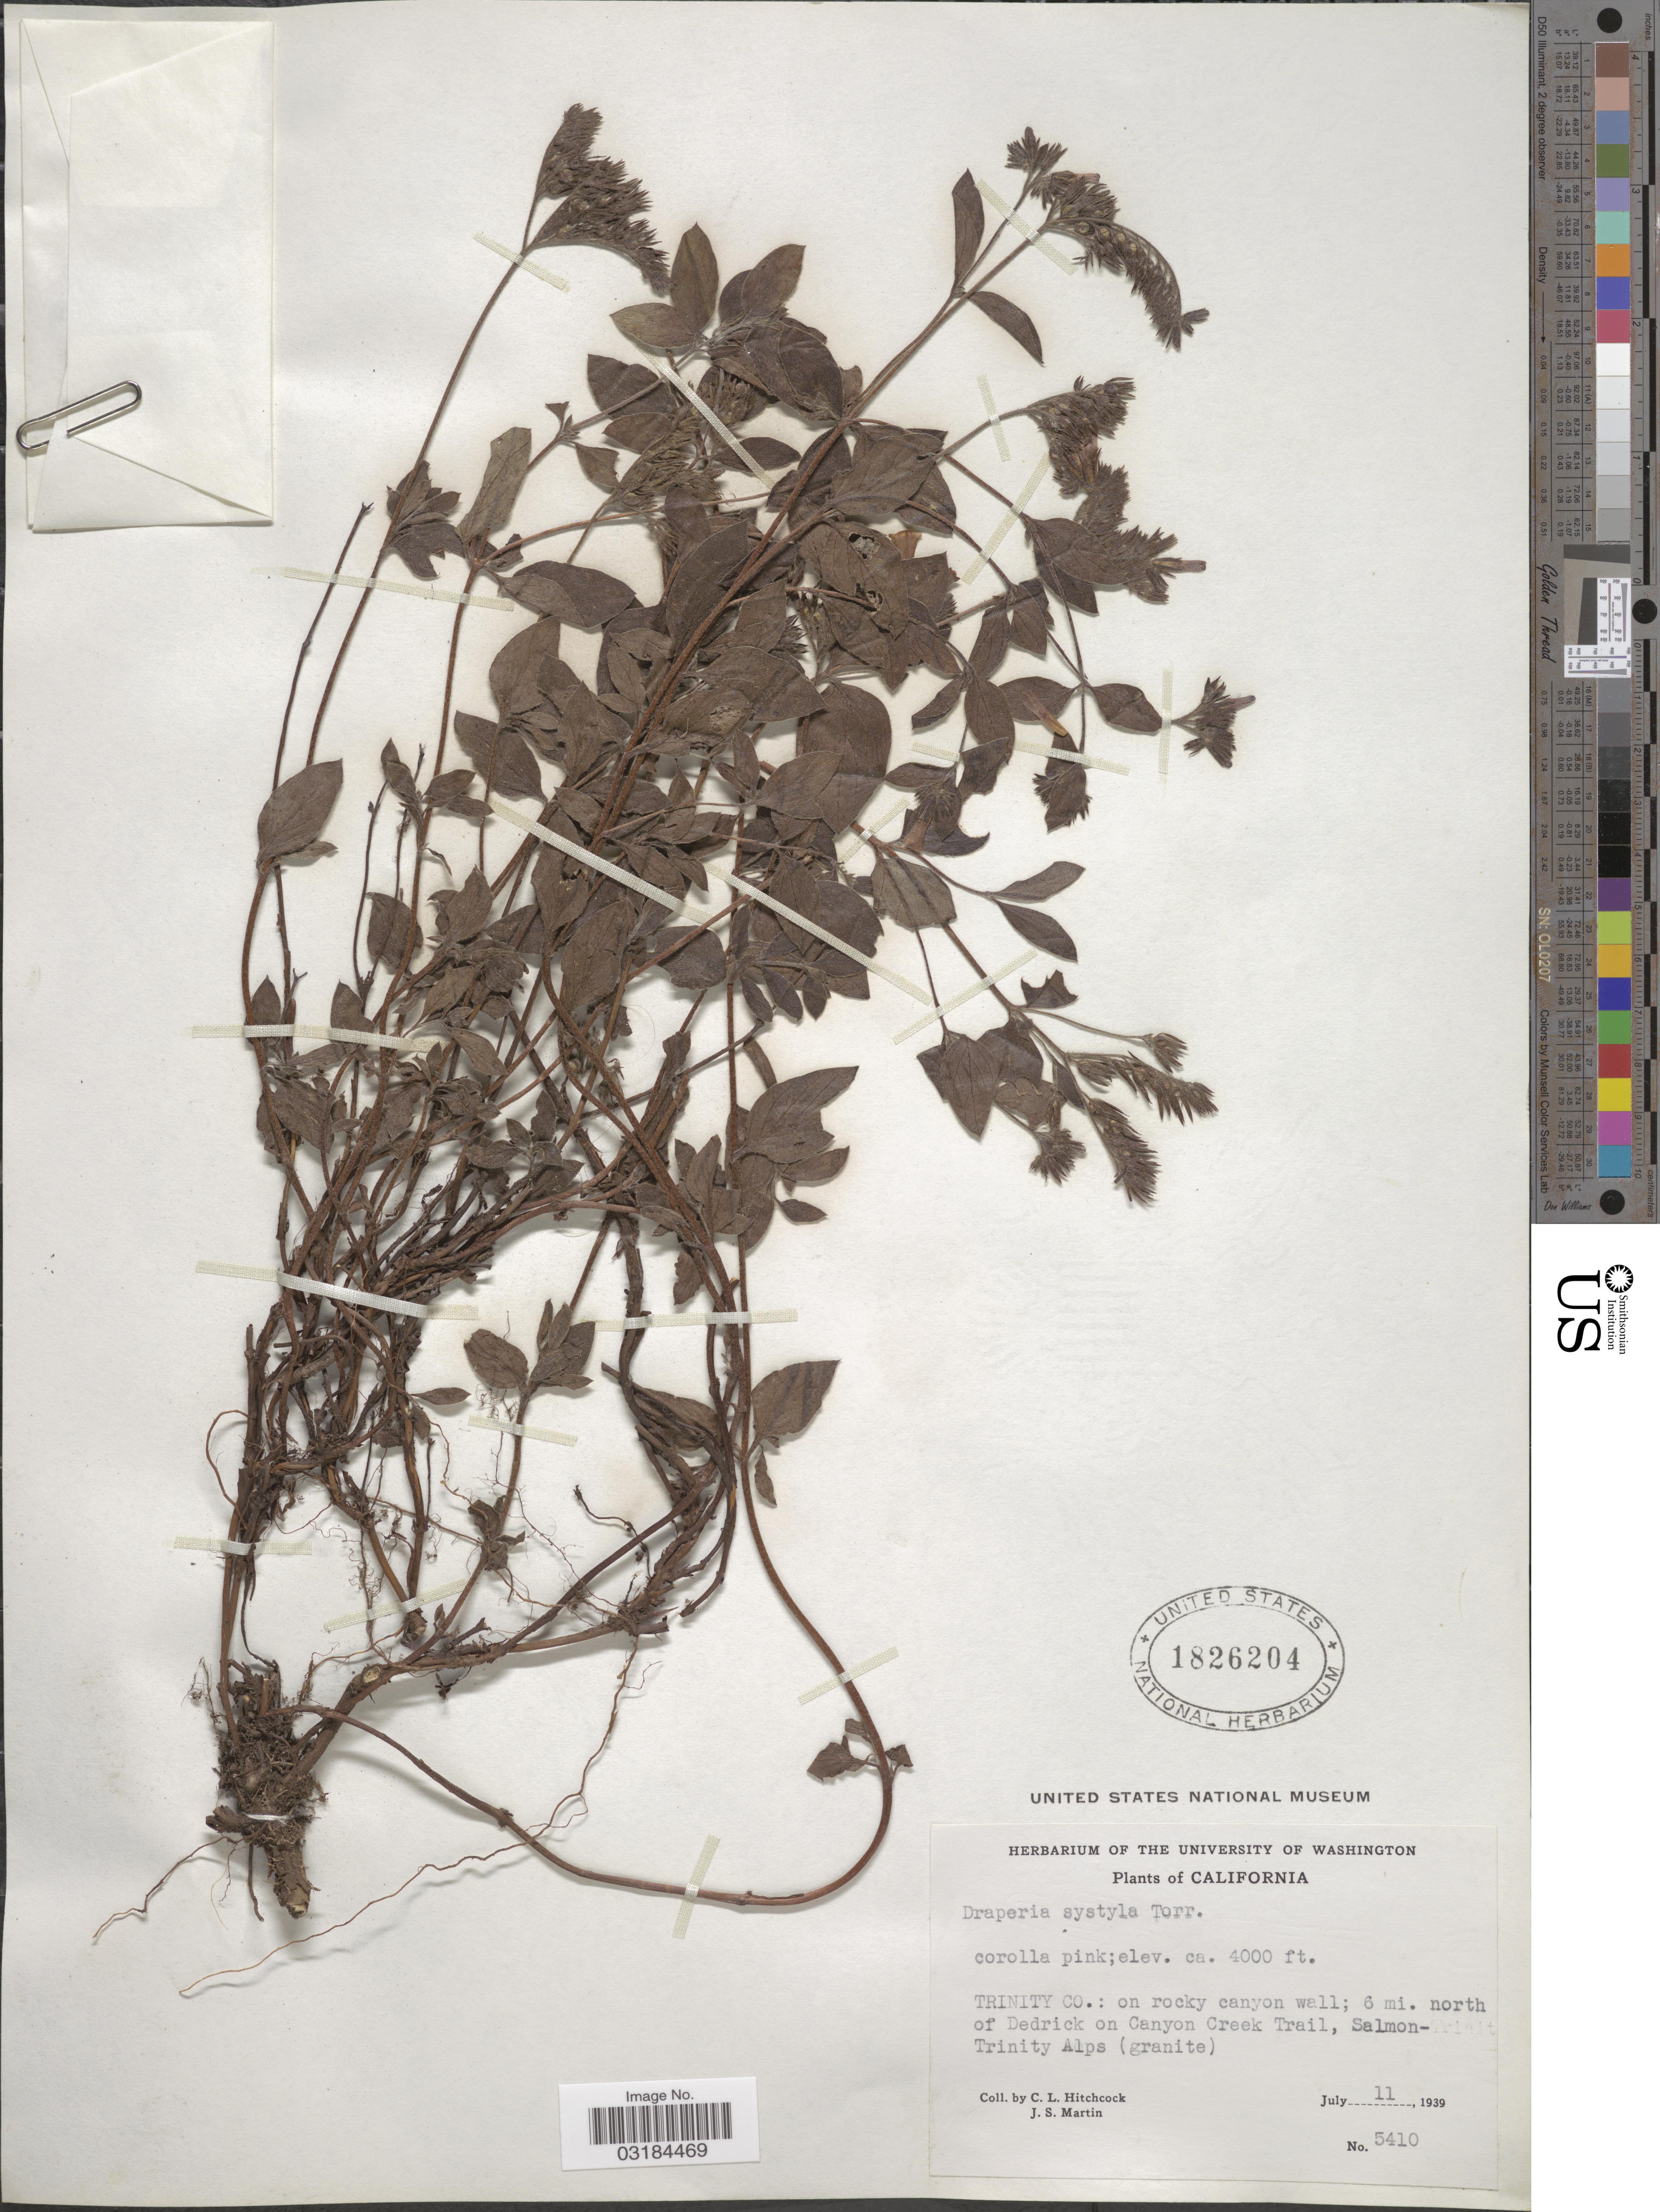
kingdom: Plantae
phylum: Tracheophyta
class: Magnoliopsida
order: Boraginales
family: Hydrophyllaceae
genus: Draperia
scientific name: Draperia systyla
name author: (A. Gray) Torr.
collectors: C. L. Hitchcock & J. S. Martin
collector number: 5410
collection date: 1939-07-11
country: United States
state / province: California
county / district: Trinity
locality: Trinity Co.: on rocky canyon wall; 6 mi. north of Dedrick on Canyon Creek Trail, Salmon-Trinity Alps (granite).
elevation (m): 1219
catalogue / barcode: US 1826204